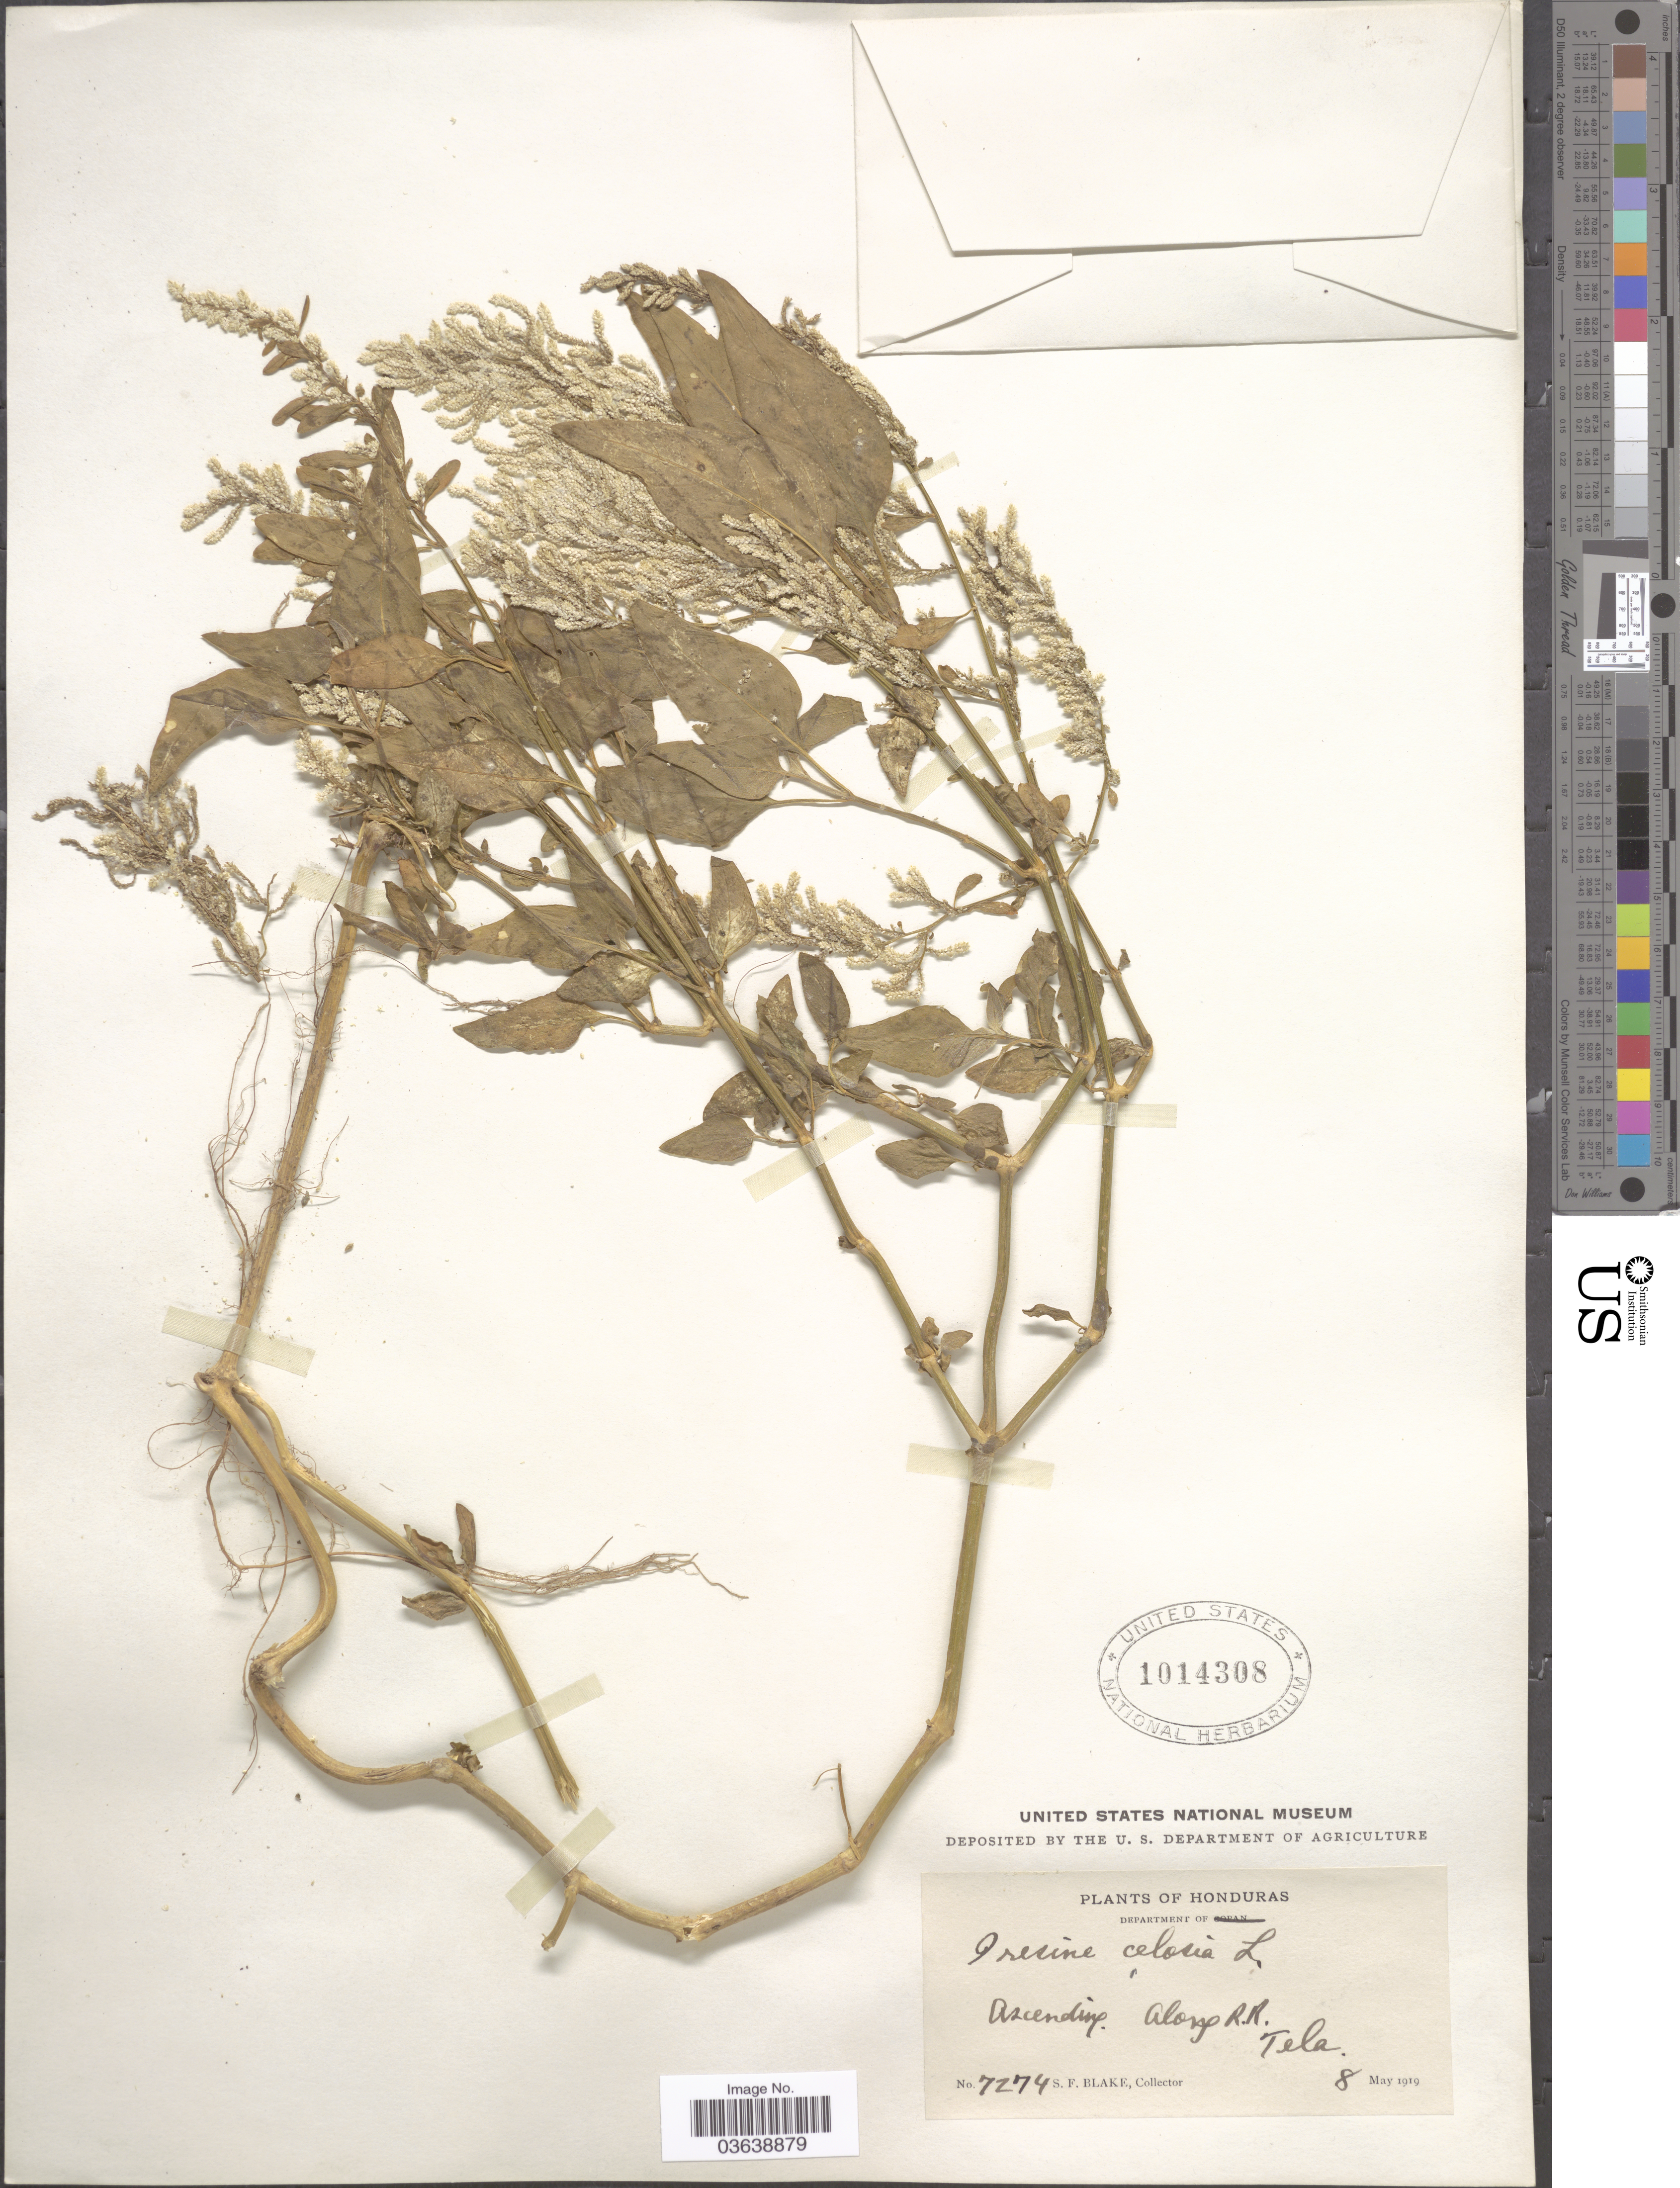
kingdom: Plantae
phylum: Tracheophyta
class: Magnoliopsida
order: Caryophyllales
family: Amaranthaceae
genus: Iresine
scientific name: Iresine diffusa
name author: Humb. & Bonpl. ex Willd.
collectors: S. Blake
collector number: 7274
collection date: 1919-05-08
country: Honduras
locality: Along R.R. Tela.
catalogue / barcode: US 1014308